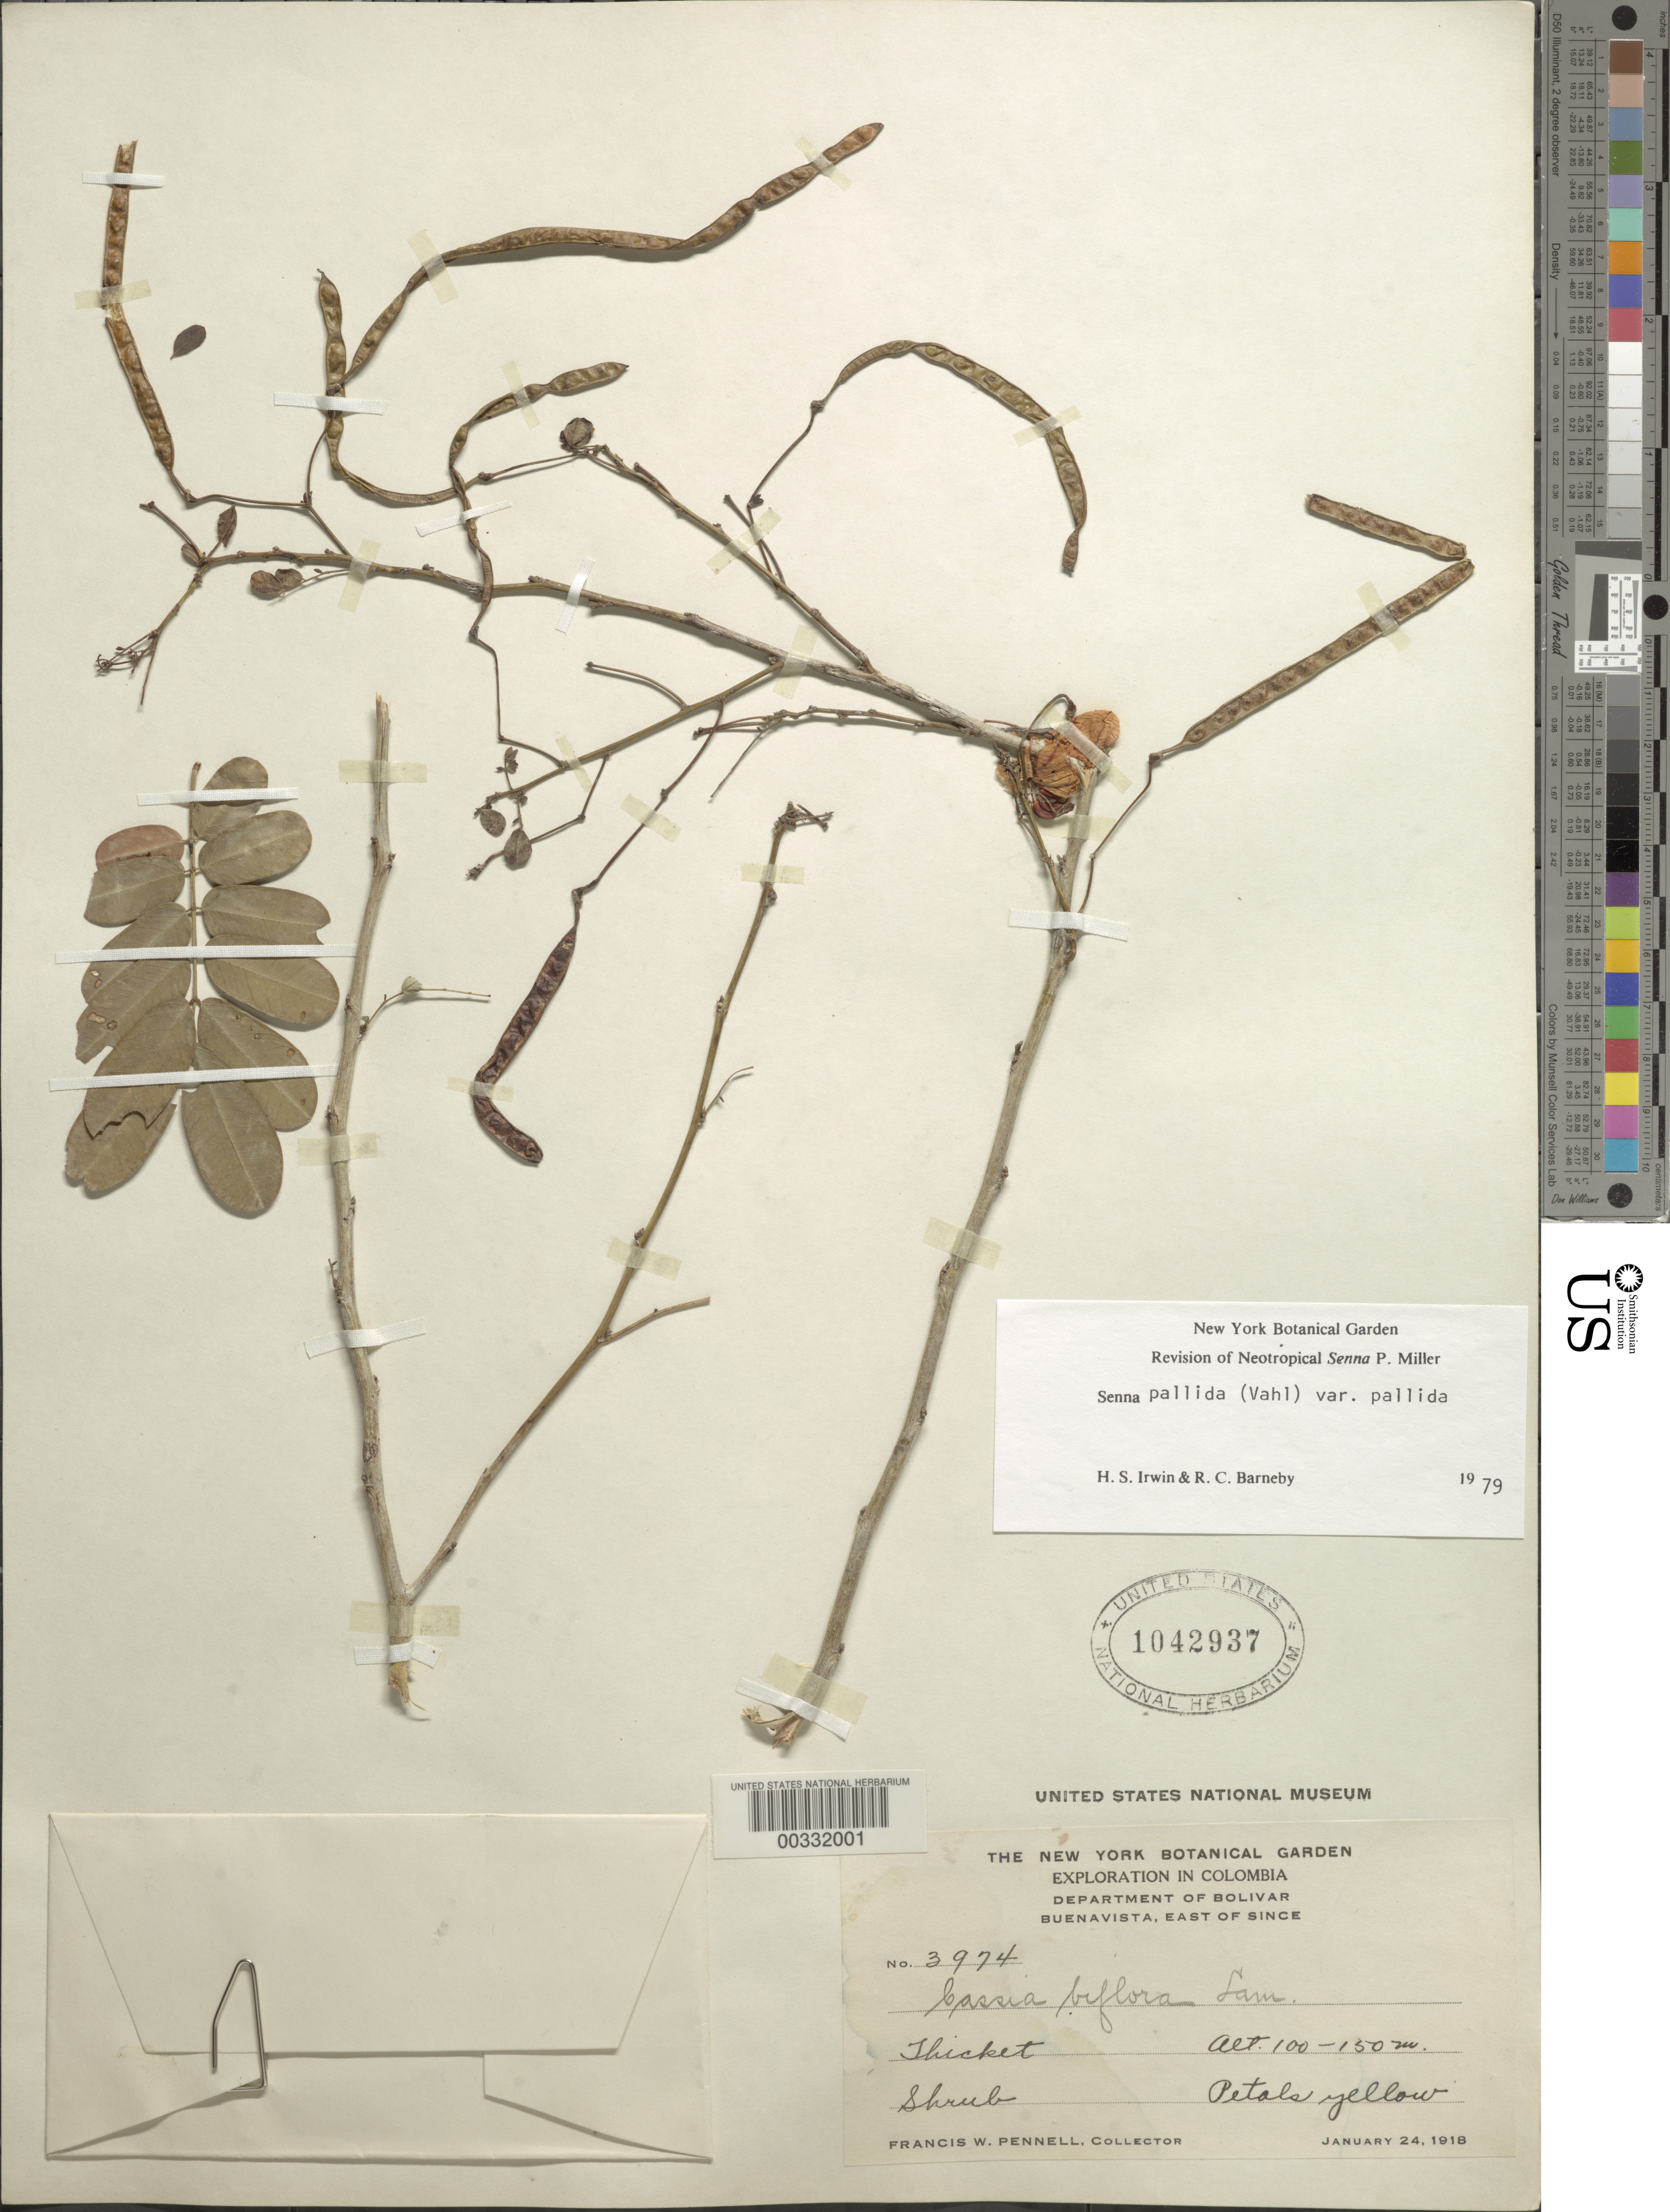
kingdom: Plantae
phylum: Tracheophyta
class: Magnoliopsida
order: Fabales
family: Fabaceae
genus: Senna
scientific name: Senna pallida var. pallida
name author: (Vahl) H.S. Irwin & Barneby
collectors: F. W. Pennell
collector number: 3974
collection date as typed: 24 Jan 1918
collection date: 1918-01-24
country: Colombia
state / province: Bolívar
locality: Buena Vista, E of Since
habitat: Thicket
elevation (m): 100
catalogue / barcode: US 1042937